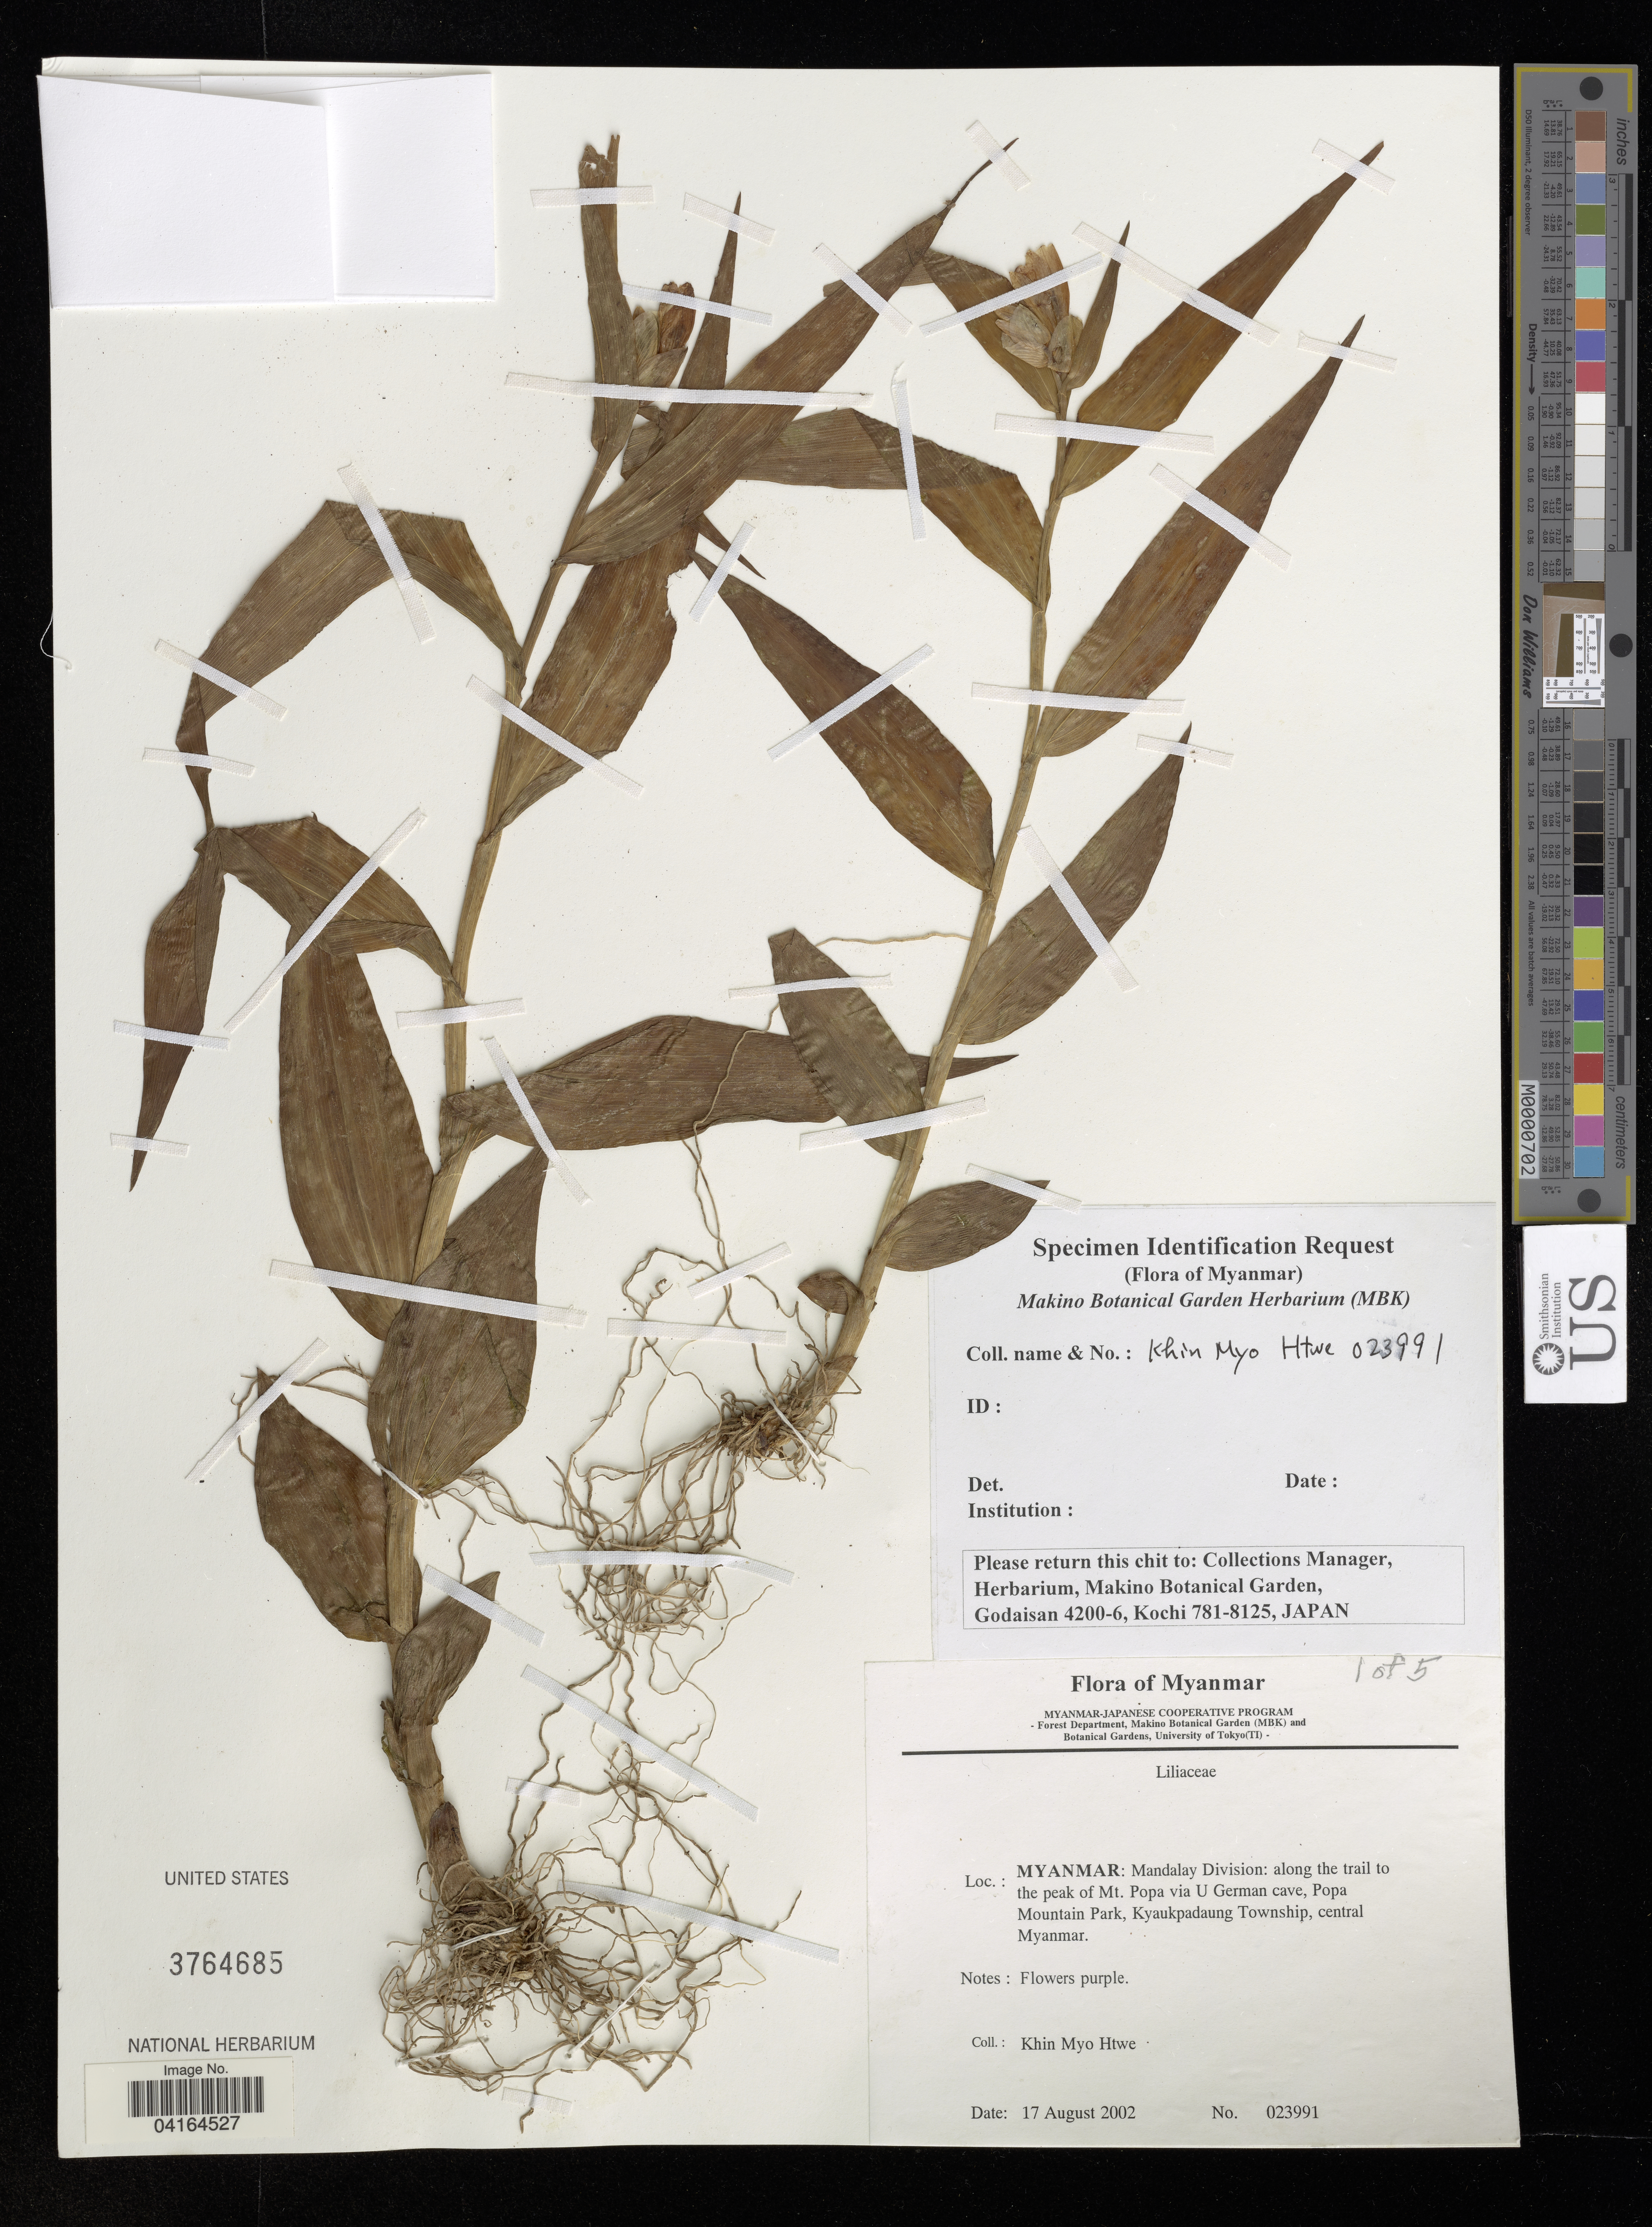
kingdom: Plantae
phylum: Tracheophyta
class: Liliopsida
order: Liliales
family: Liliaceae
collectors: K. Htwe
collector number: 023991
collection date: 2002-08-17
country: Myanmar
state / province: Mandalay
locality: Mandalay Division: along the trail to the peak of Mt. Popa via U German cave, Popa Mountain Park, Kyaukpadaung Township, central Myanmar.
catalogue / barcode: US 3764685